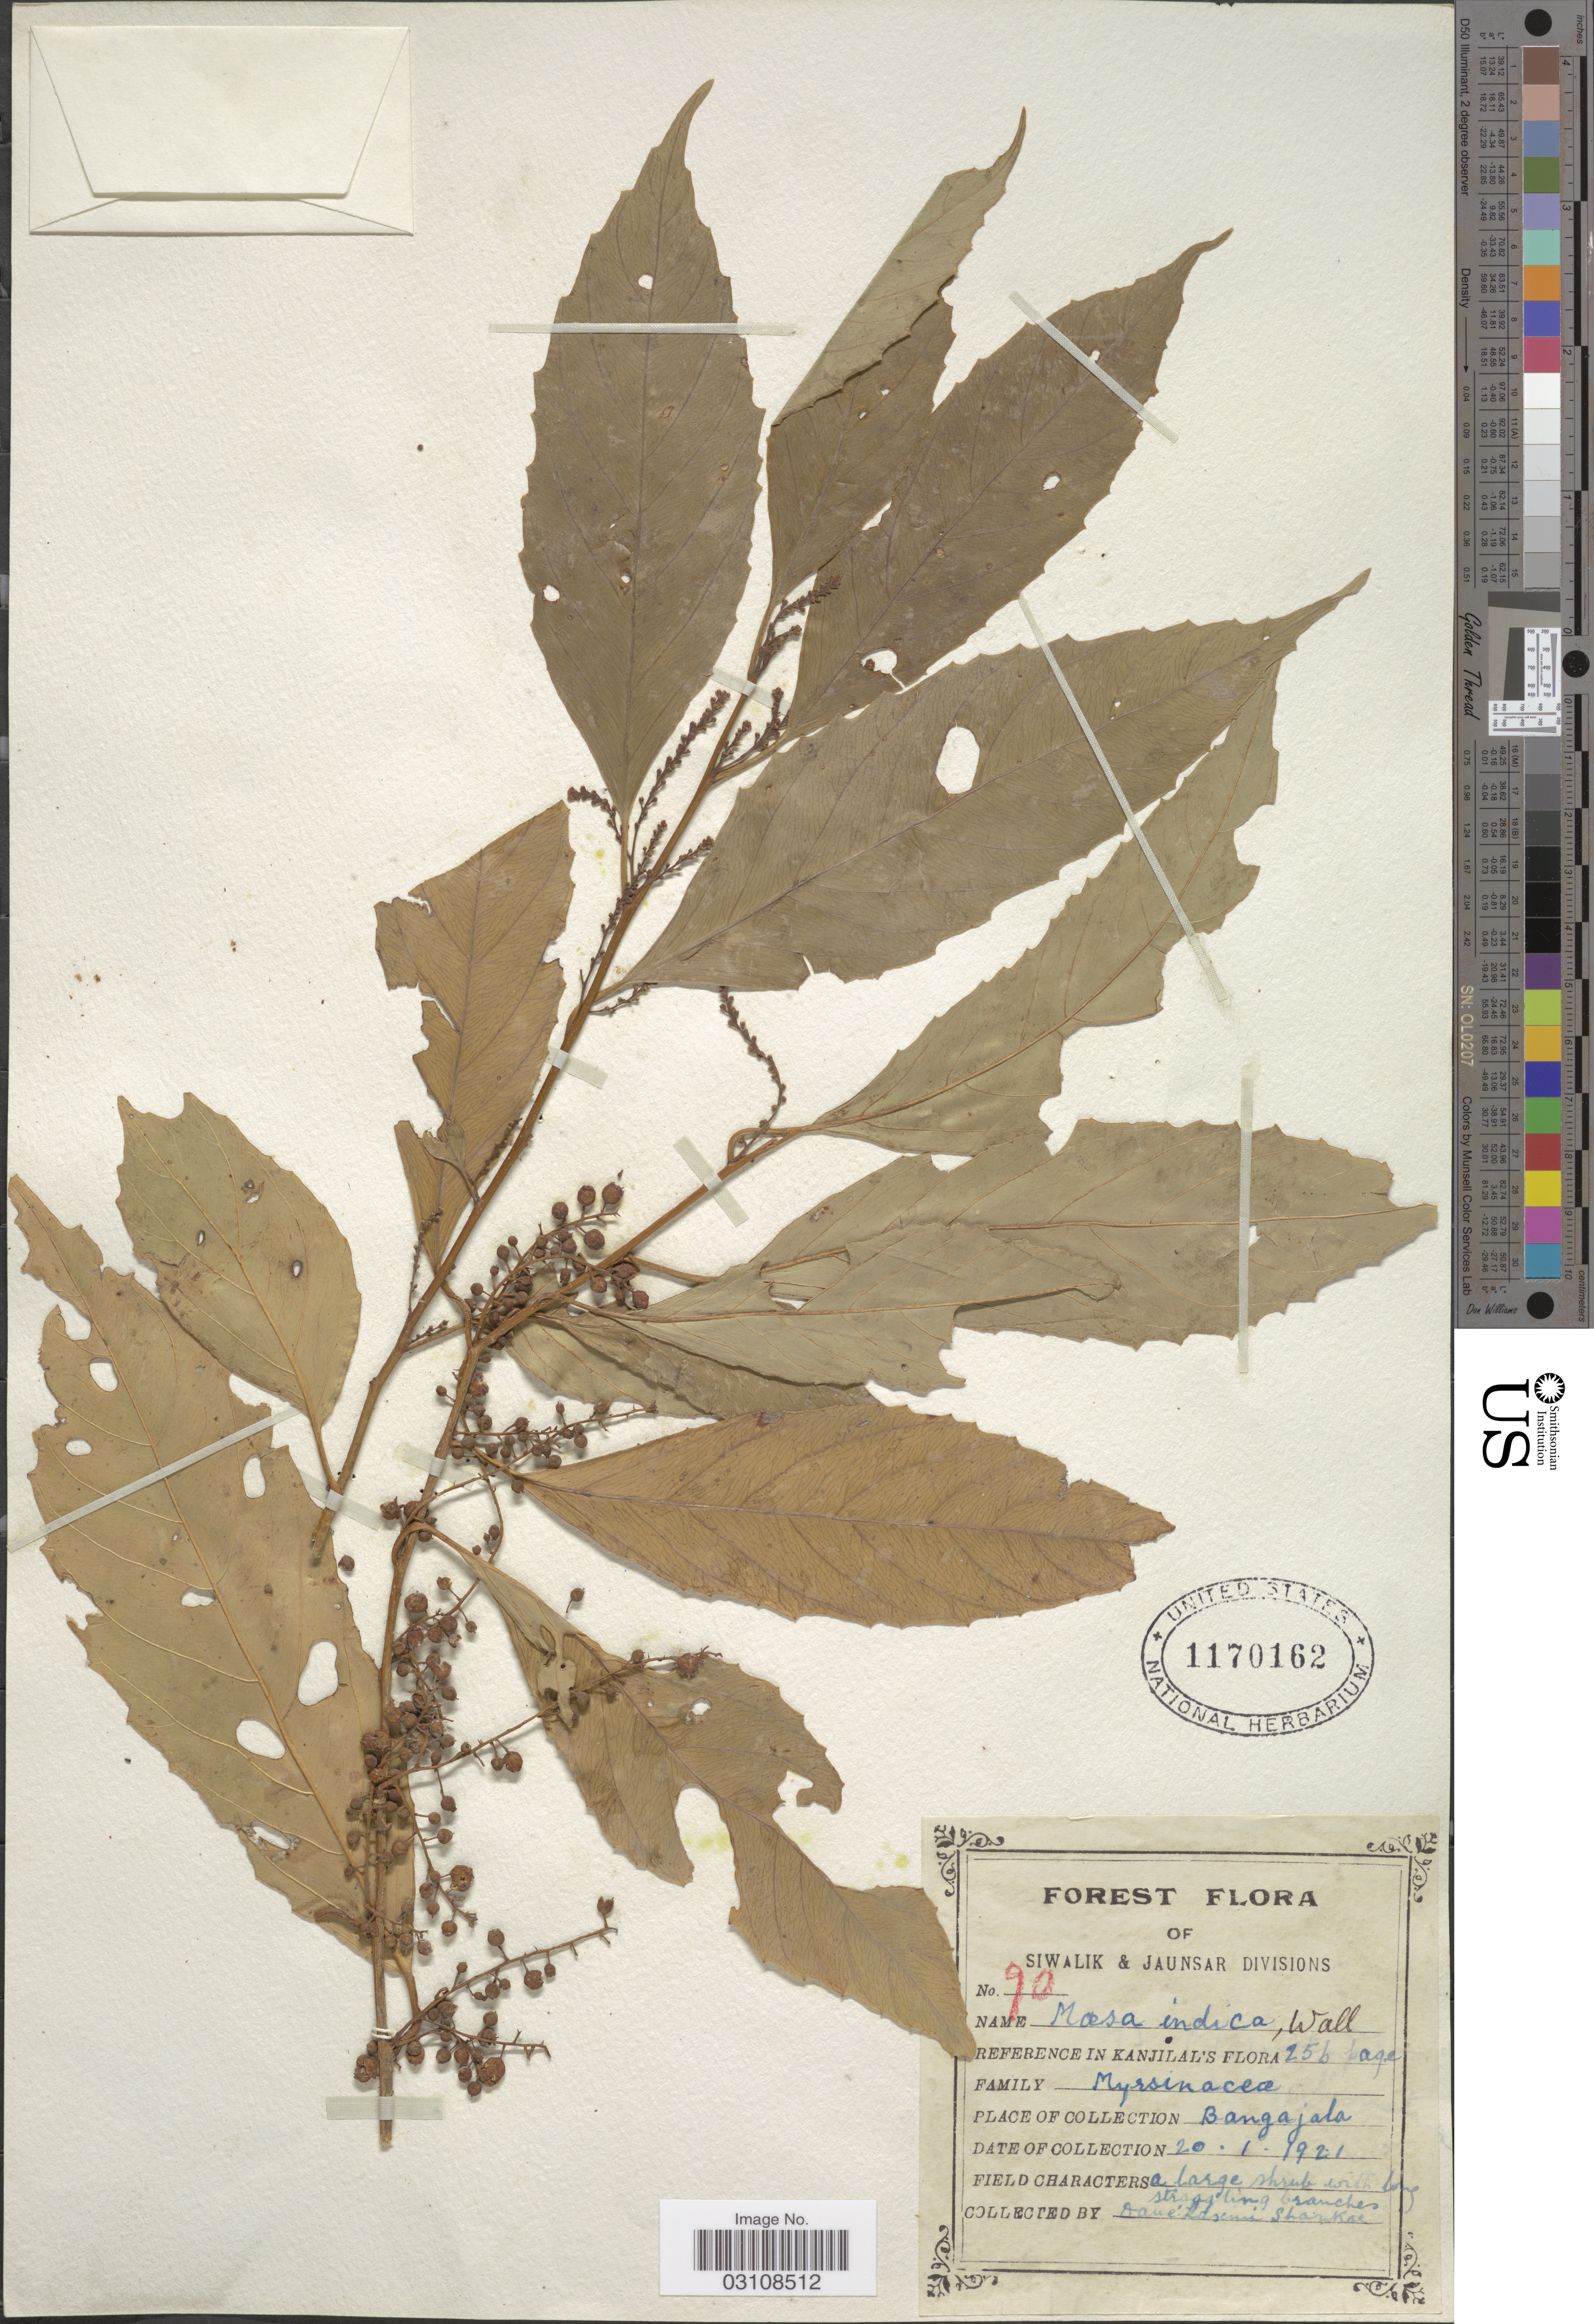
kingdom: Plantae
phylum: Tracheophyta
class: Magnoliopsida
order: Ericales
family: Primulaceae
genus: Maesa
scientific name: Maesa indica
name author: (Roxb.) A. DC.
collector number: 90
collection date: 1921-01-20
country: India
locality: Siwalik & Jaunsar Divisions. Bangajala.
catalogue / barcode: US 1170162